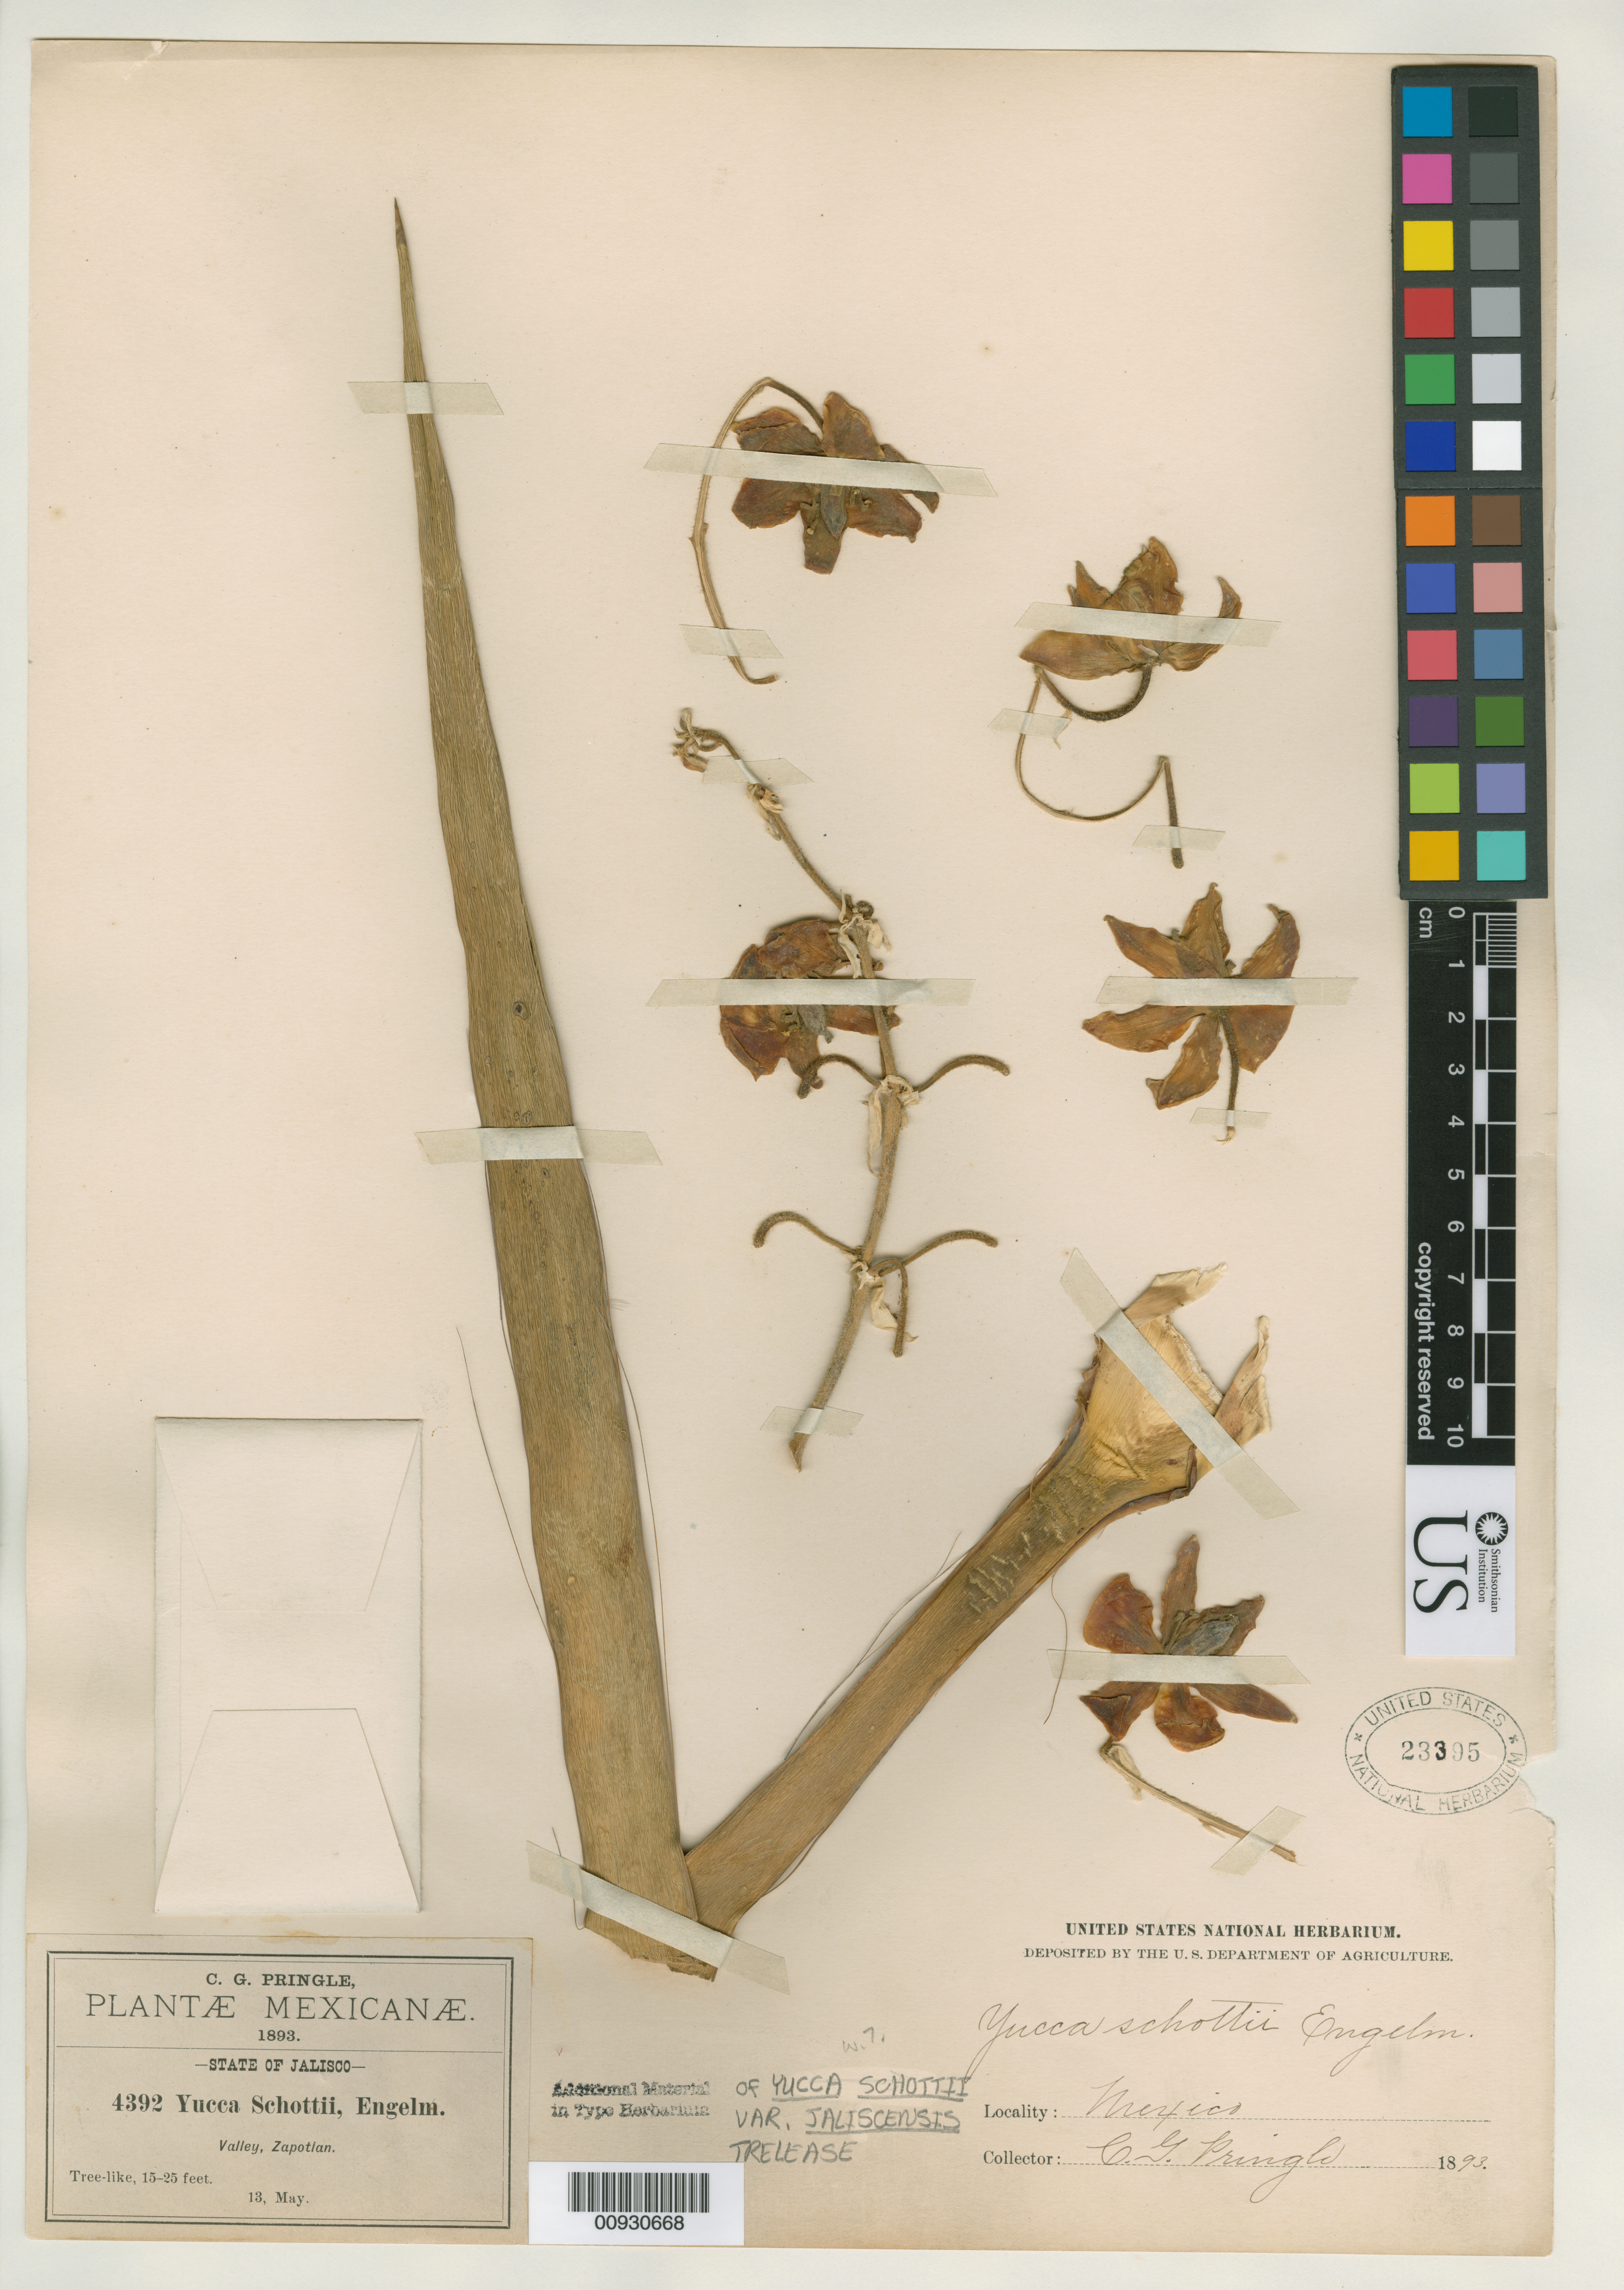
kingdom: Plantae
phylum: Tracheophyta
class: Liliopsida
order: Asparagales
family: Asparagaceae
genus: Yucca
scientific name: Yucca schottii var. jaliscensis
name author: Trel.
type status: Isosyntype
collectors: C. G. Pringle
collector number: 4392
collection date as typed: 13 May 1893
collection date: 1893-05-13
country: Mexico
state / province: Jalisco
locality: Valley, Zapotlan.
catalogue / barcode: US 23395